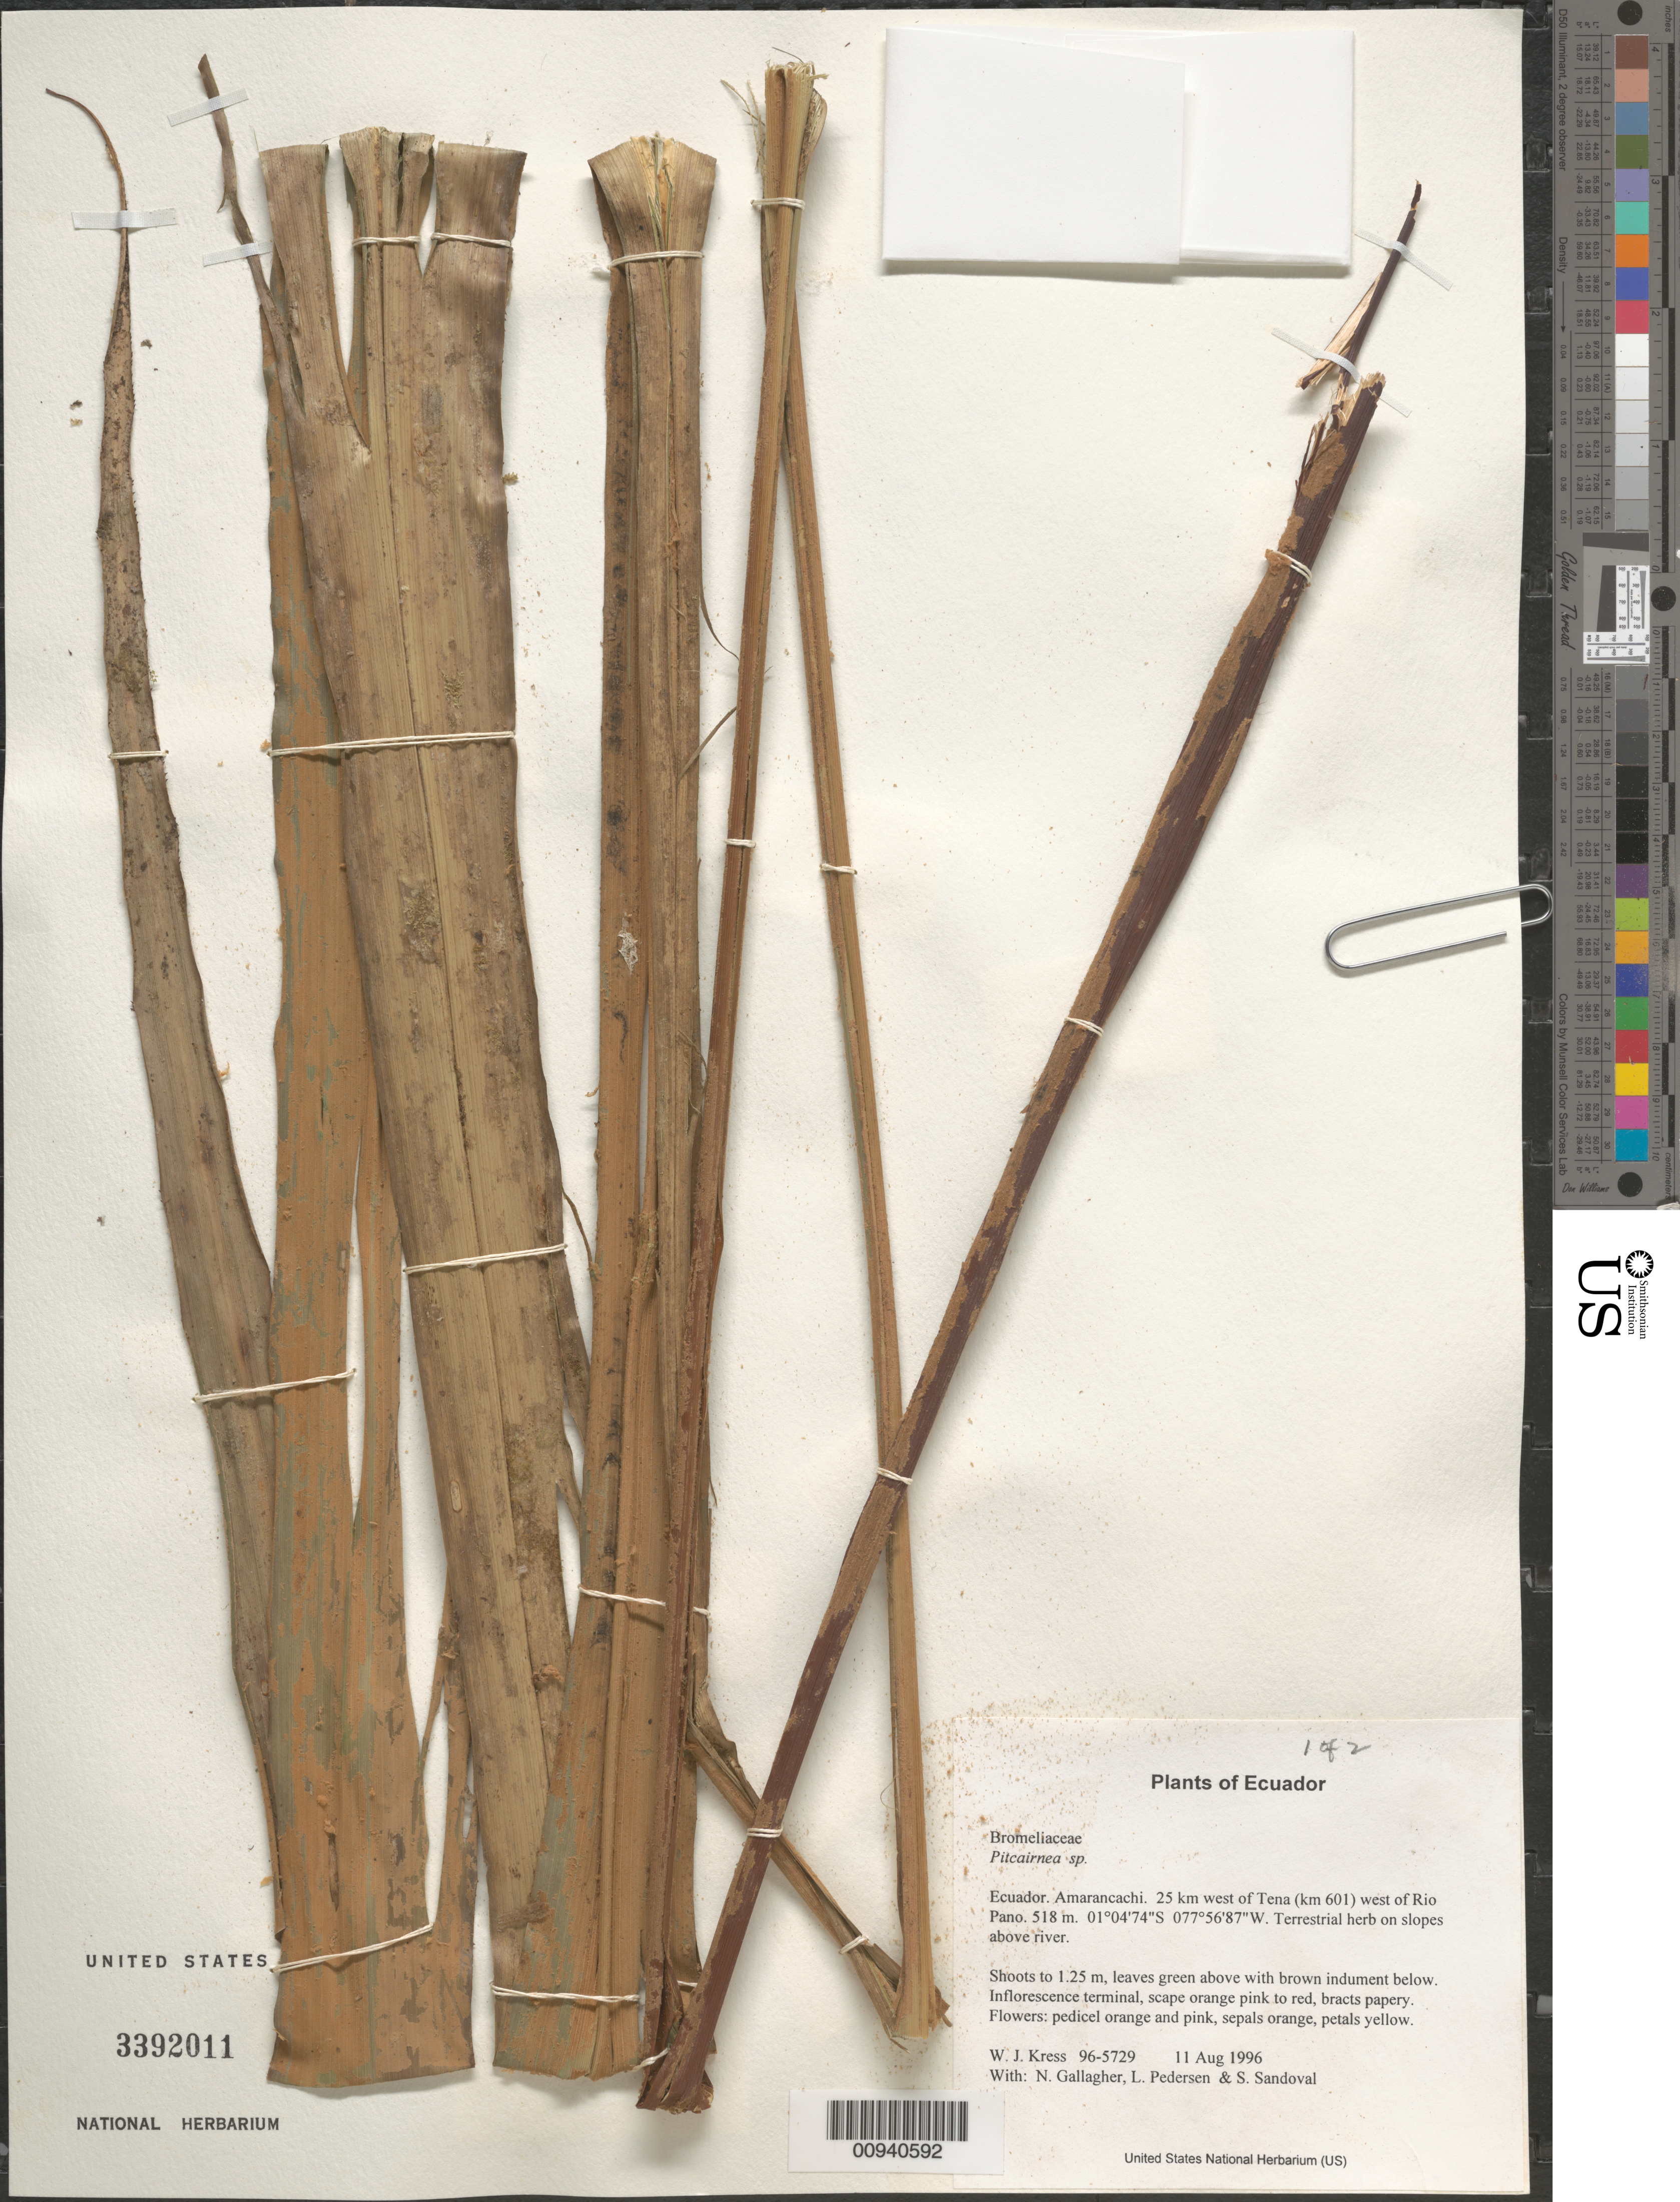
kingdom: Plantae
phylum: Tracheophyta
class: Liliopsida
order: Poales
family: Bromeliaceae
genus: Pitcairnia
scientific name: Pitcairnia sp.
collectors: W. J. Kress, N. L. Gallagher, L. Pedersen & S. Sandoval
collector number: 96-5729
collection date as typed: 11 Aug 1996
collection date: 1996-08-11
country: Ecuador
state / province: Napo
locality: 25 km west of Tena (km 601) west of Rio Pano. Amaranchi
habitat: Terrestrial herb on slopes above river.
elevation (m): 518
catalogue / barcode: US 3392011